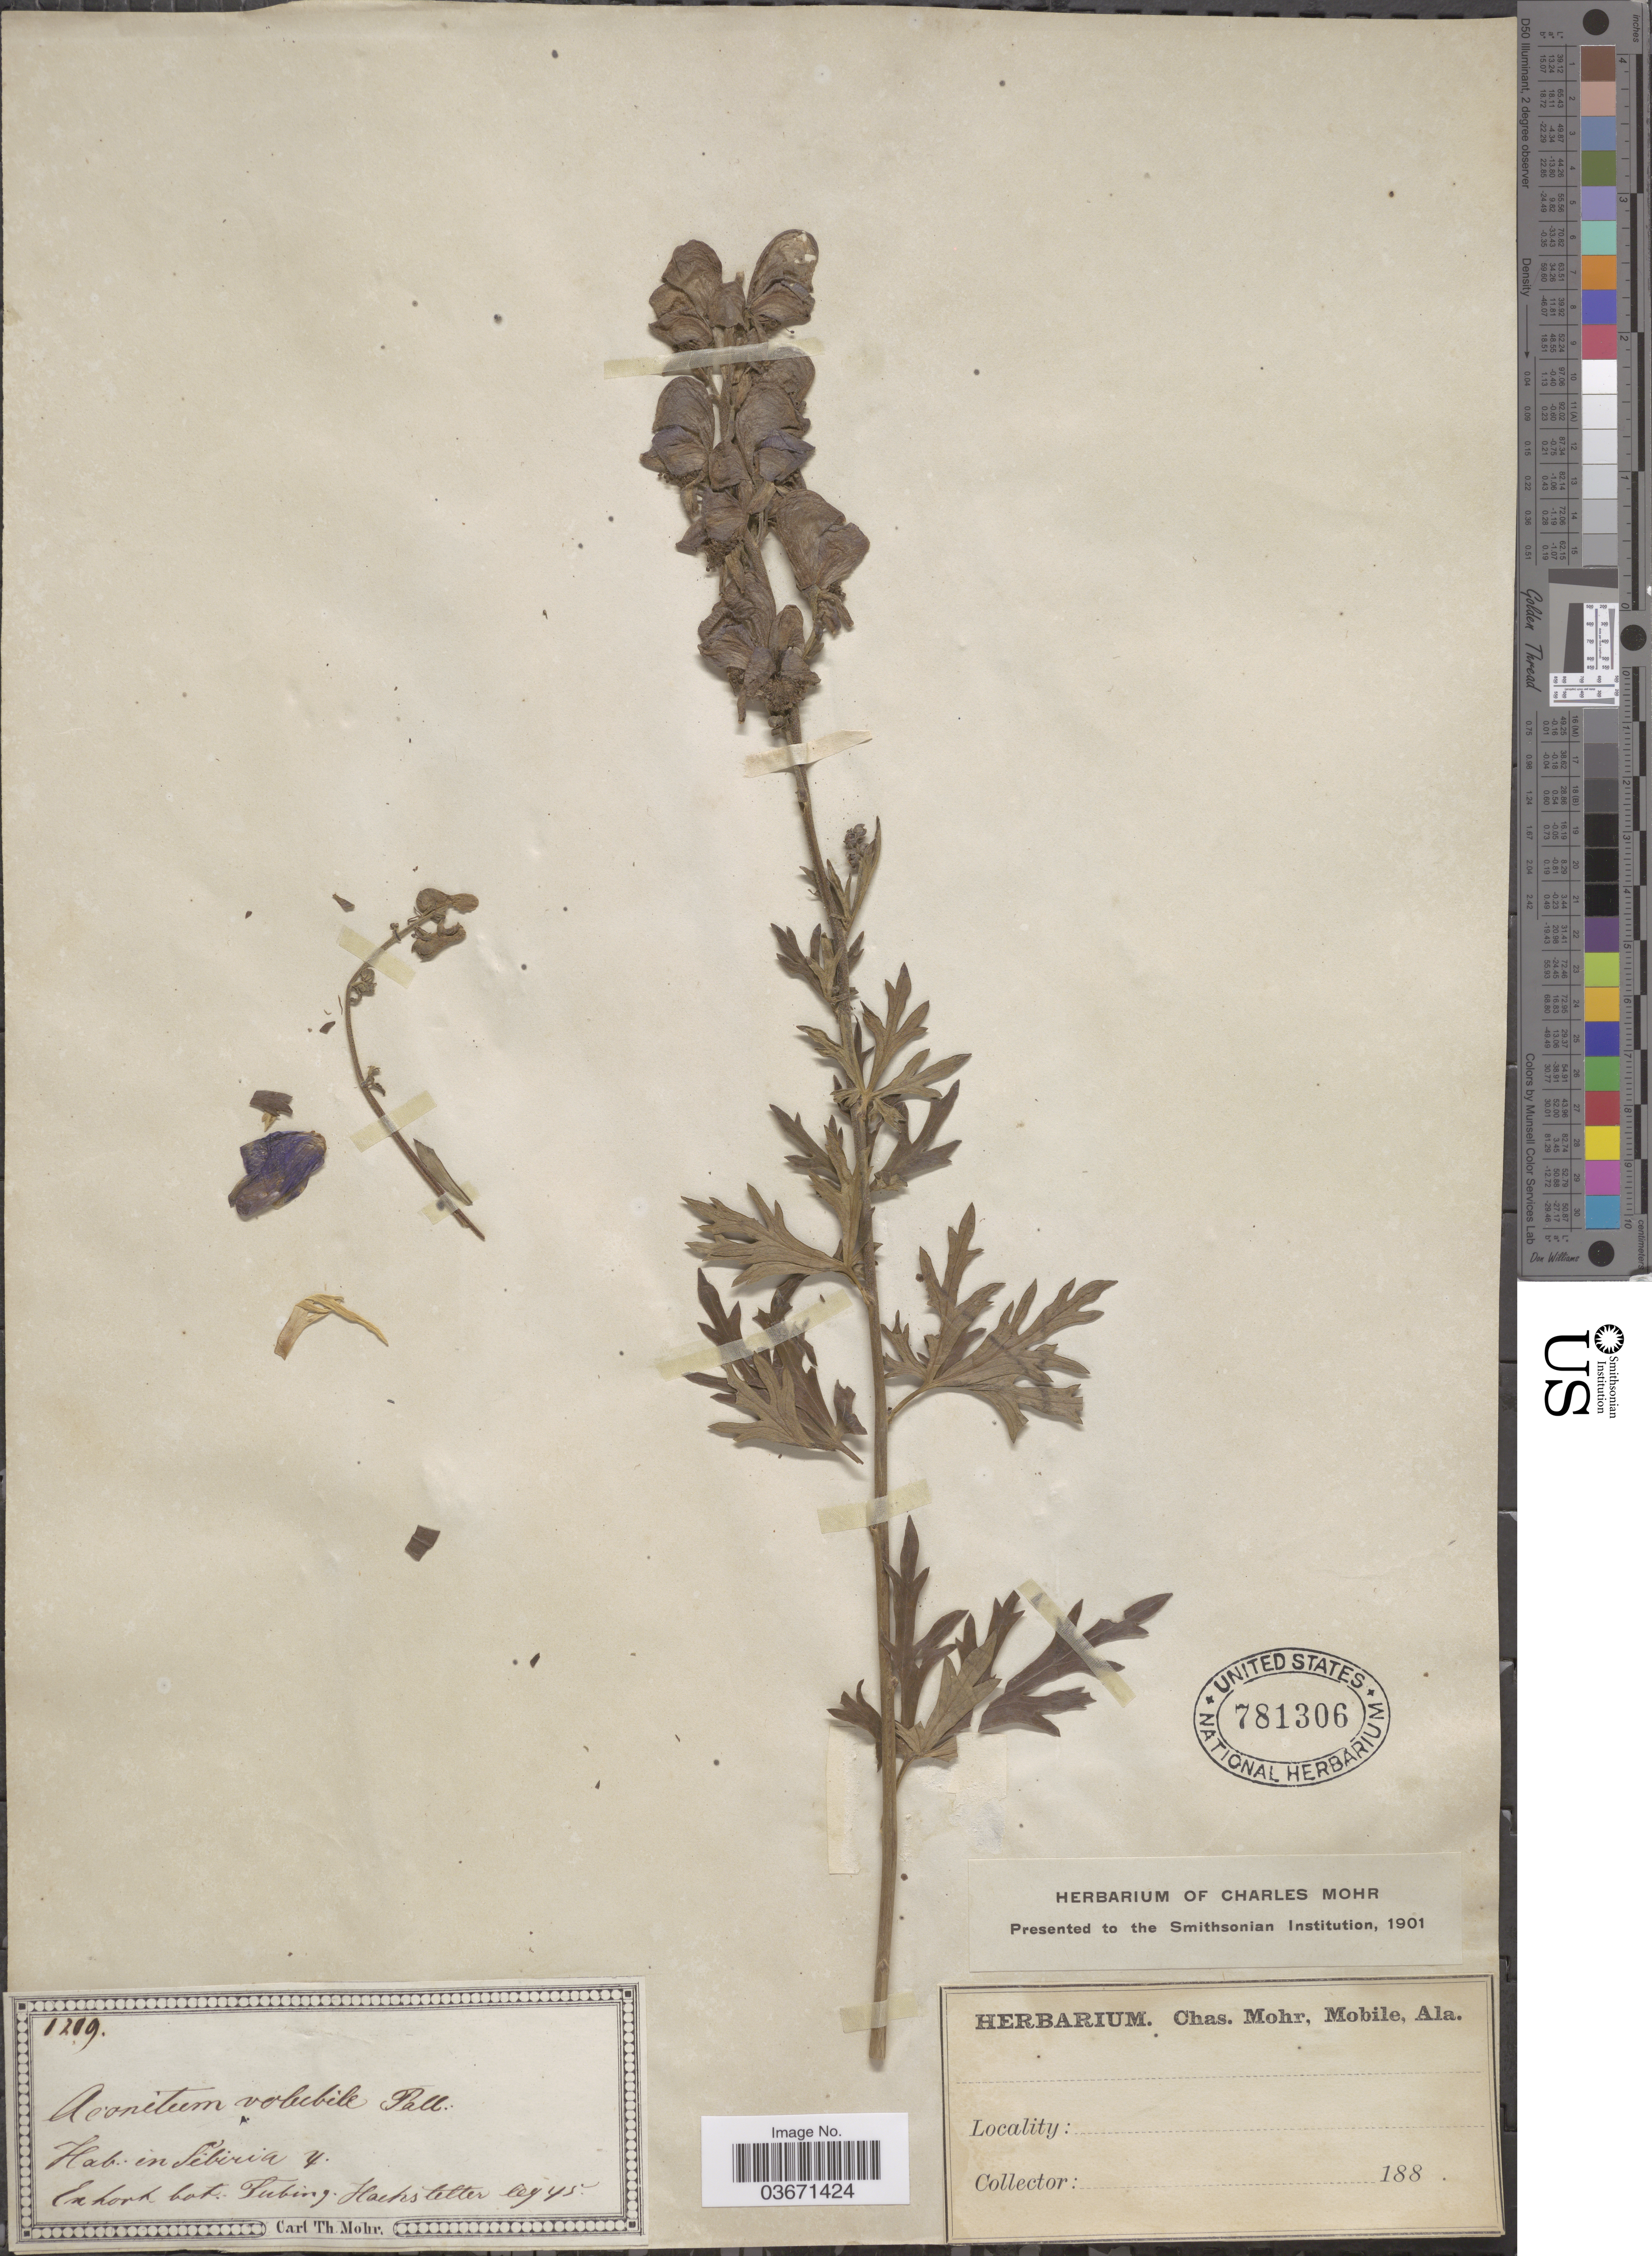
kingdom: Plantae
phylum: Tracheophyta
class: Magnoliopsida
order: Ranunculales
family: Ranunculaceae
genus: Aconitum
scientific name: Aconitum volubile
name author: Pall. ex Koelle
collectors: -. Hochstetter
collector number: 1209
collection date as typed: Transcribed d/m/y: //45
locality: In Sibiria 4. [interpreted]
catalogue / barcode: US 781306